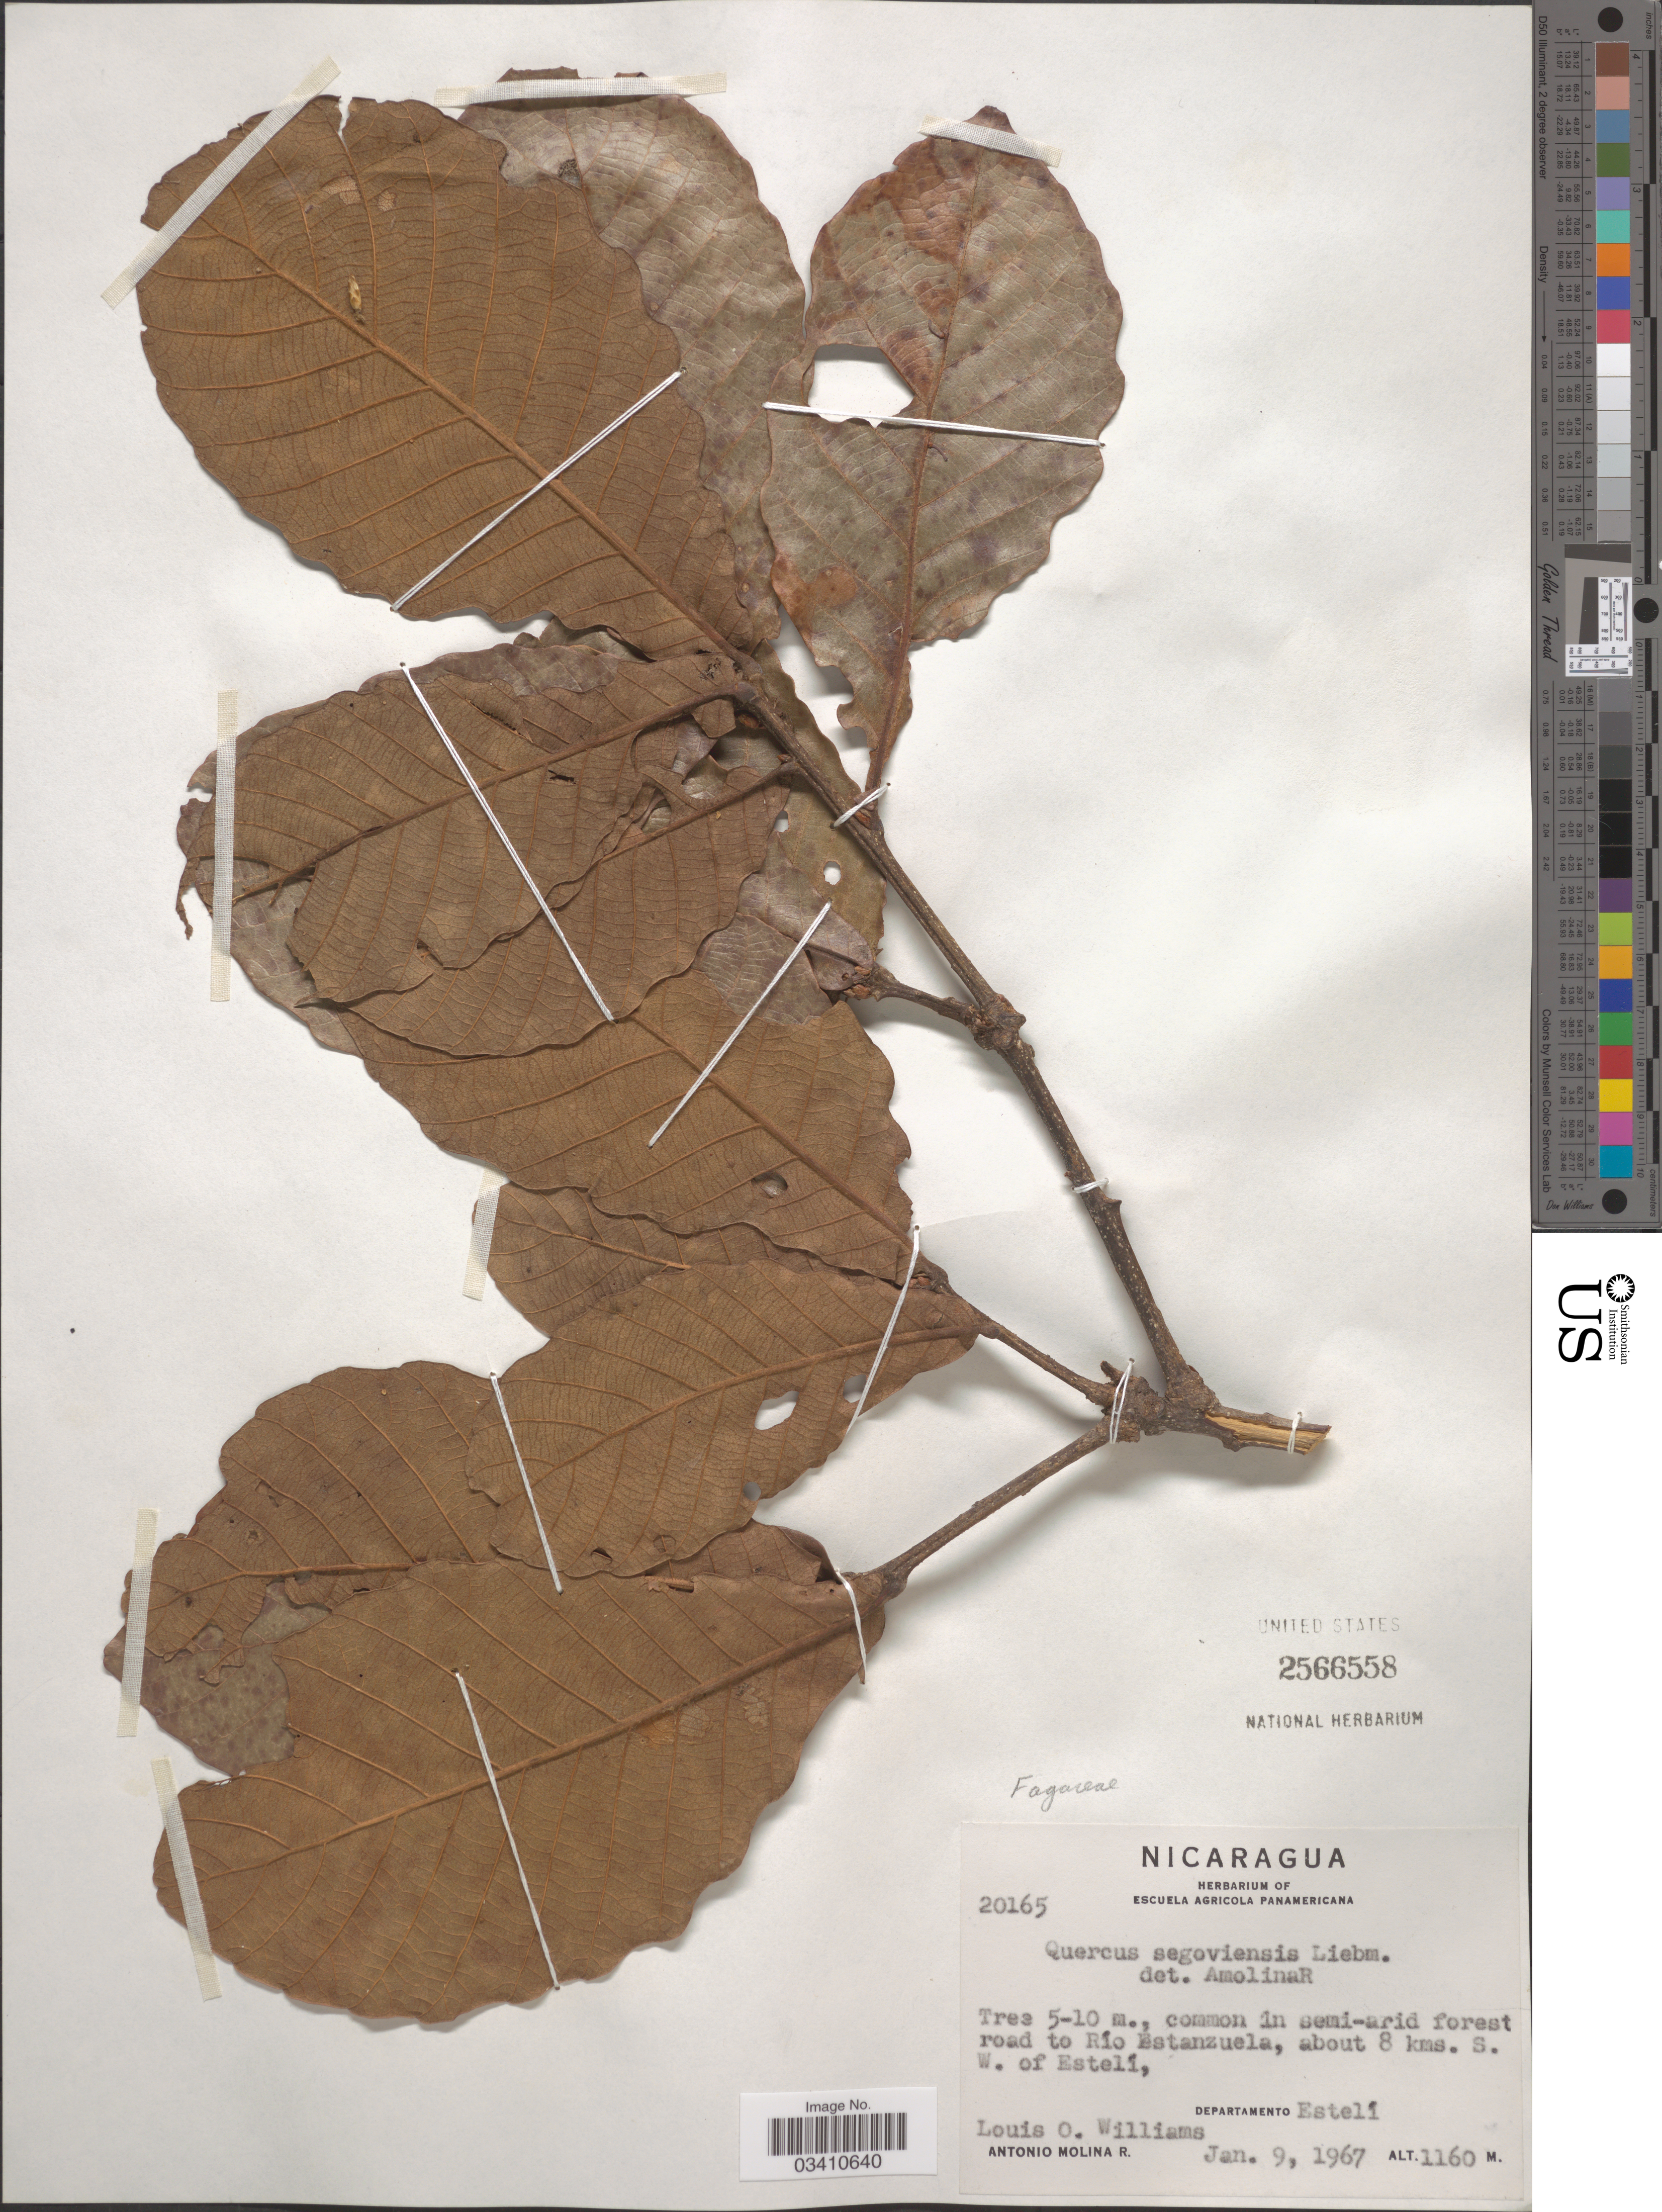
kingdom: Plantae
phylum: Tracheophyta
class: Magnoliopsida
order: Fagales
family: Fagaceae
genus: Quercus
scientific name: Quercus segoviensis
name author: Liebm.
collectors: L. O. Williams & A. Molina R.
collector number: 20165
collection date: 1967-01-09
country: Nicaragua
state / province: Esteli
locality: Road to Río Estanzuela, about 8 kms. S. W. of Estelí, Departamento Estelí.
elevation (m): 1160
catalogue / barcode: US 2566558